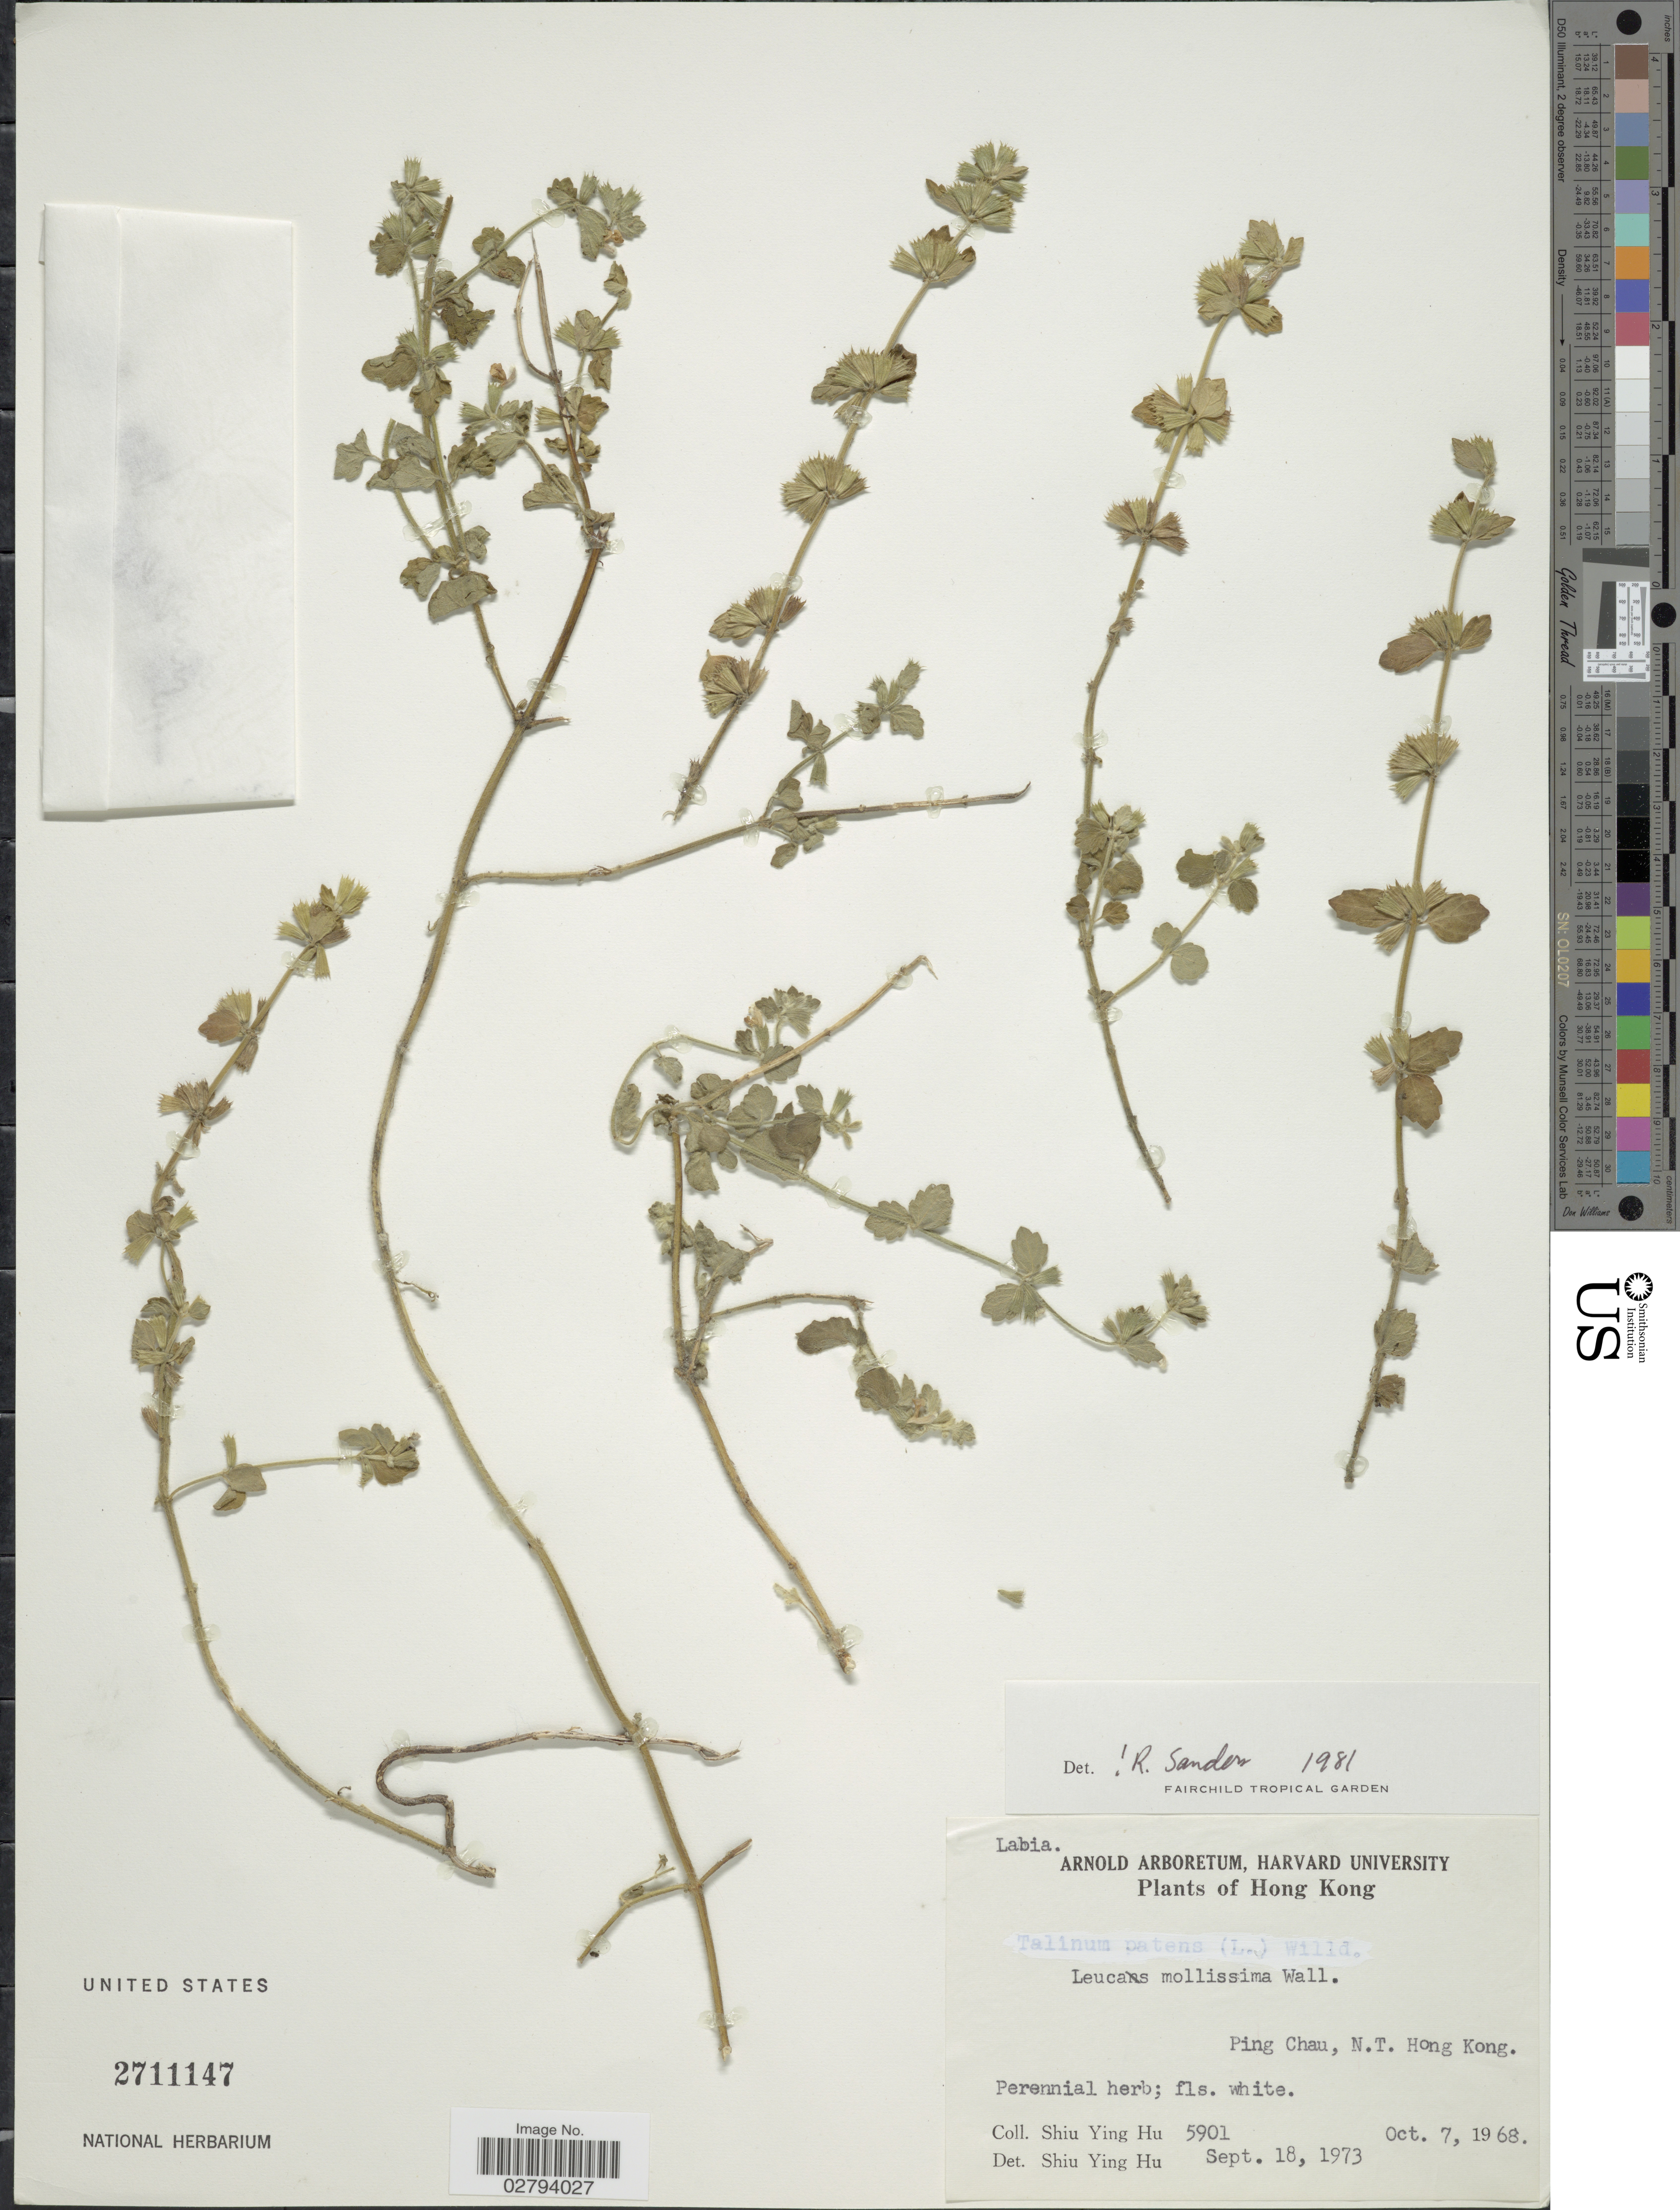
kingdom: Plantae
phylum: Tracheophyta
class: Magnoliopsida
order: Lamiales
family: Lamiaceae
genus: Leucas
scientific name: Leucas mollissima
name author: Gürke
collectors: S. Y. Hu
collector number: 5901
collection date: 1973-09-18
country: China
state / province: Hong Kong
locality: Ping Chau, N.T. Hong Kong.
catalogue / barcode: US 2711147